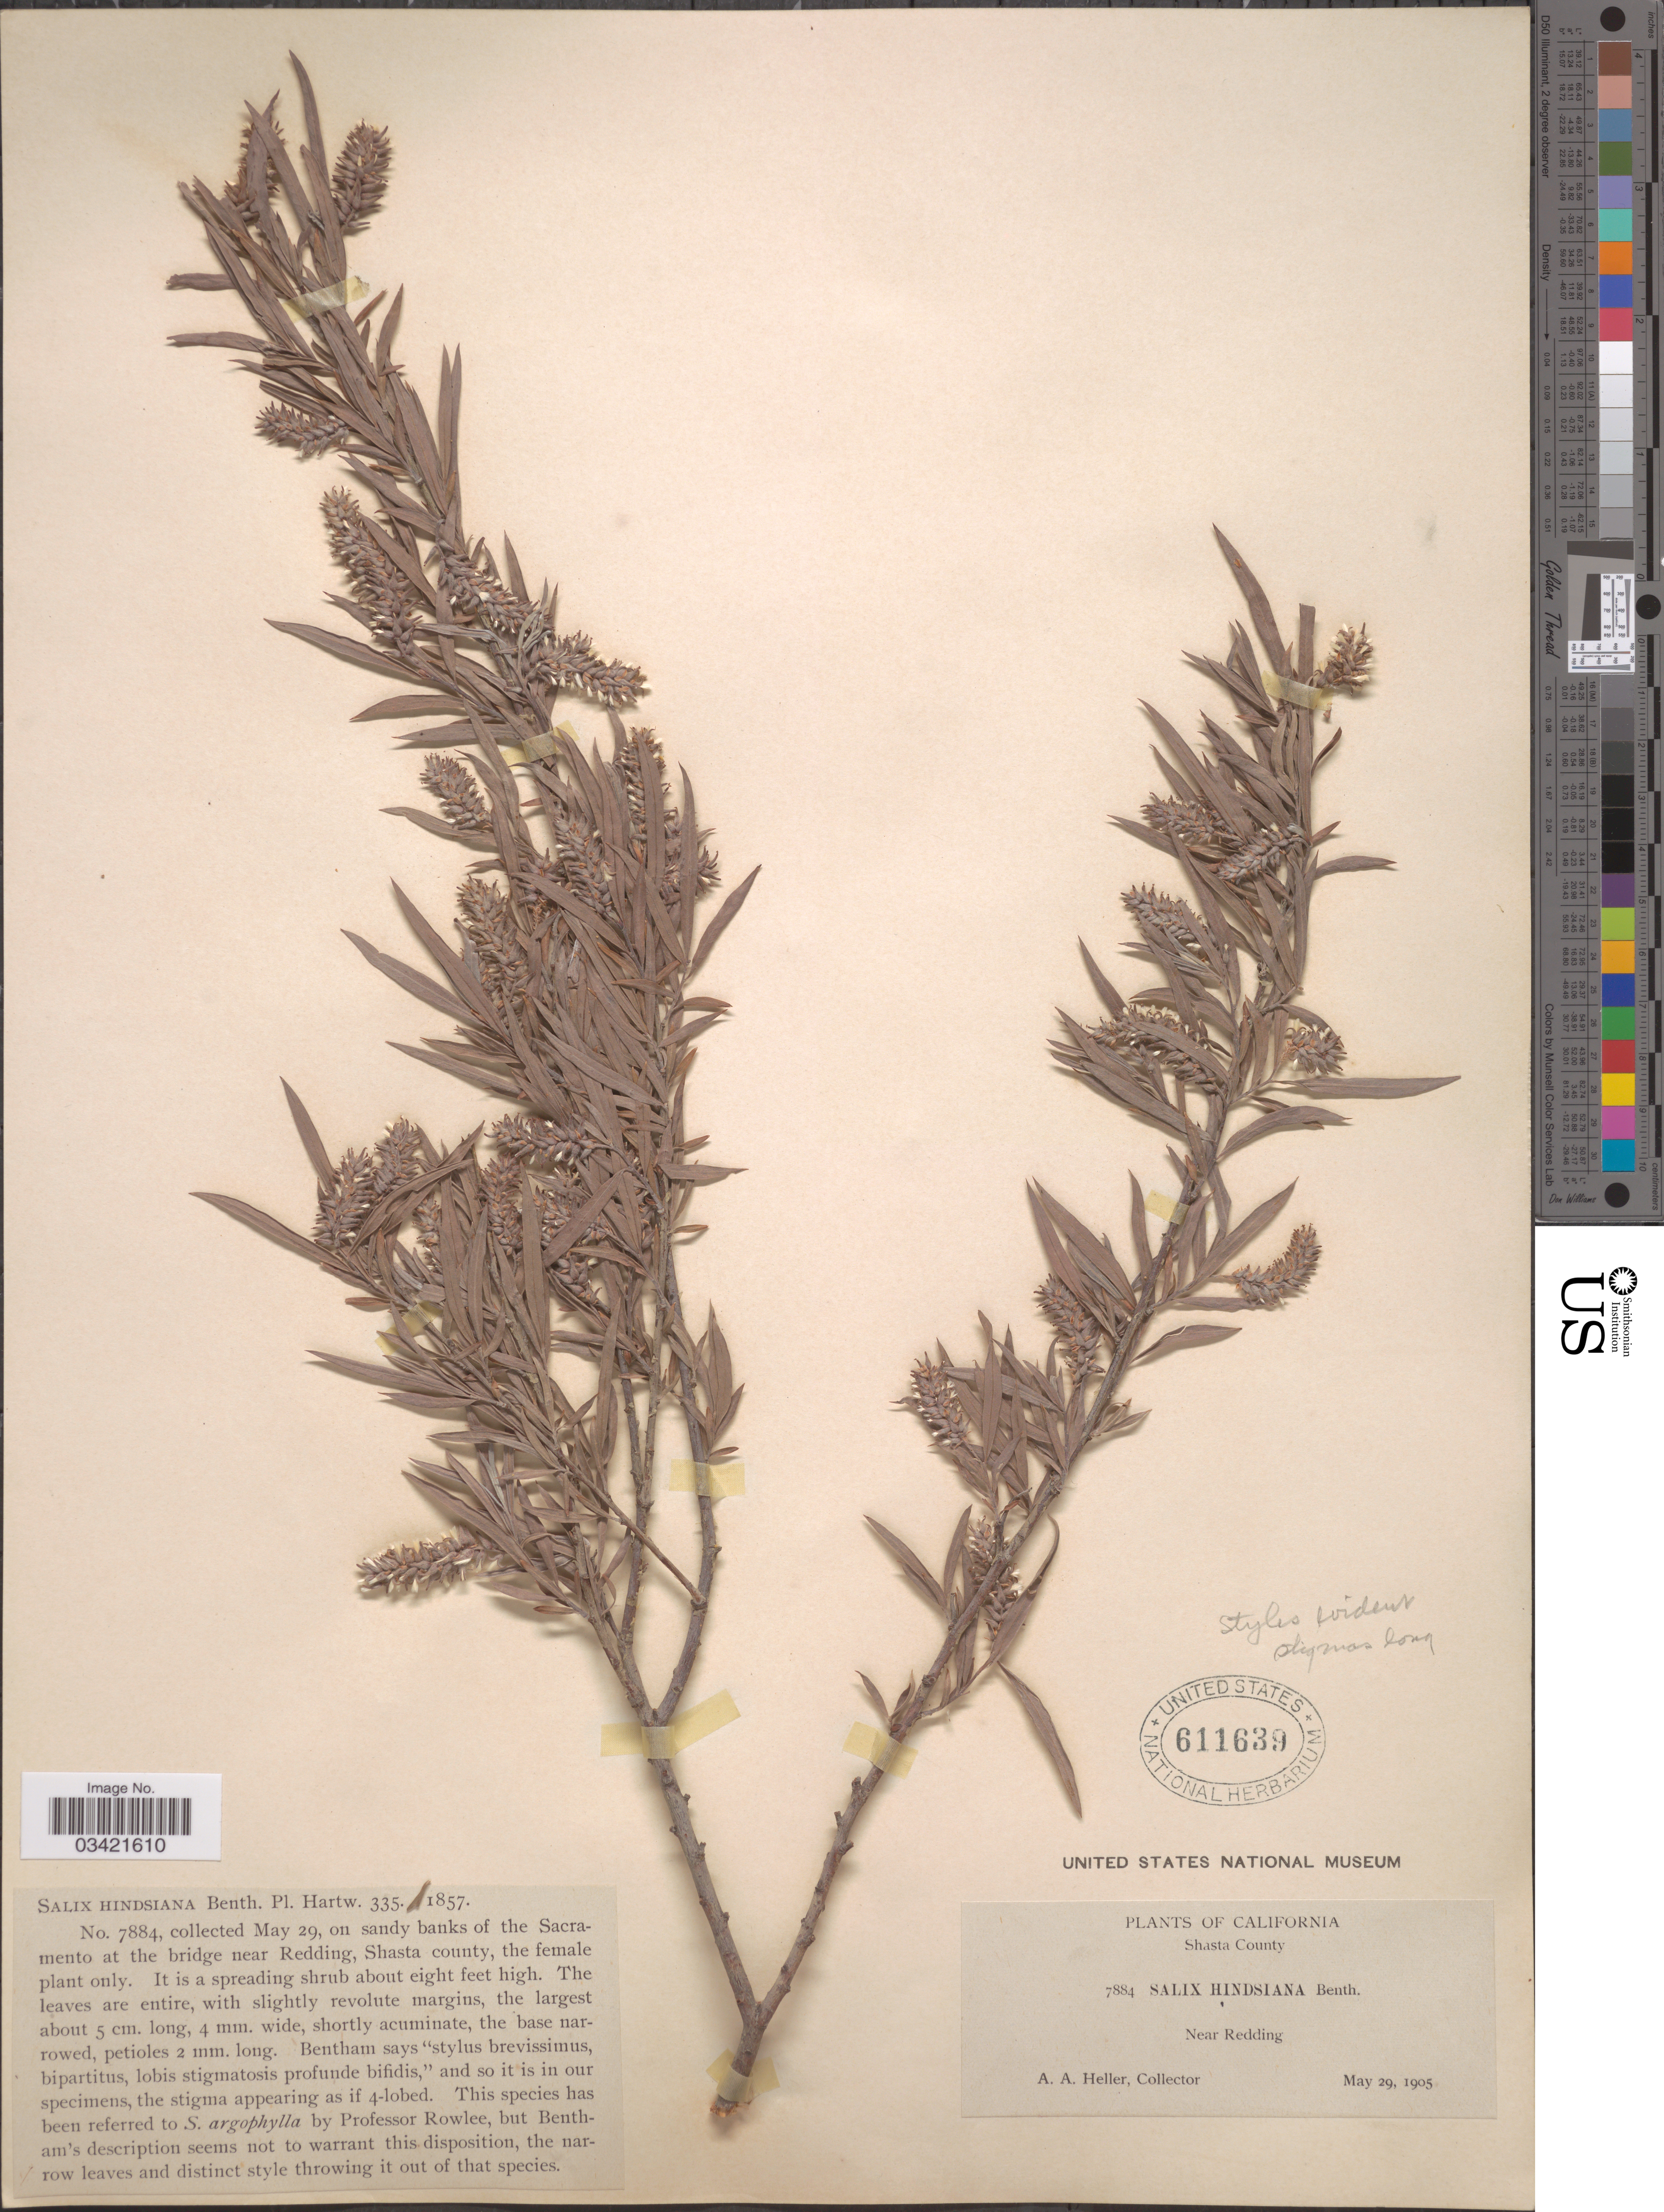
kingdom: Plantae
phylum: Tracheophyta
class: Magnoliopsida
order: Malpighiales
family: Salicaceae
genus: Salix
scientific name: Salix hindsiana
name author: Benth.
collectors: A. A. Heller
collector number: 7884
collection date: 1905-05-29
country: United States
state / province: California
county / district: Shasta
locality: On sandy banks of the Sacramento at the bridge near Redding, Shasta County. Near Redding.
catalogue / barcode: US 611639